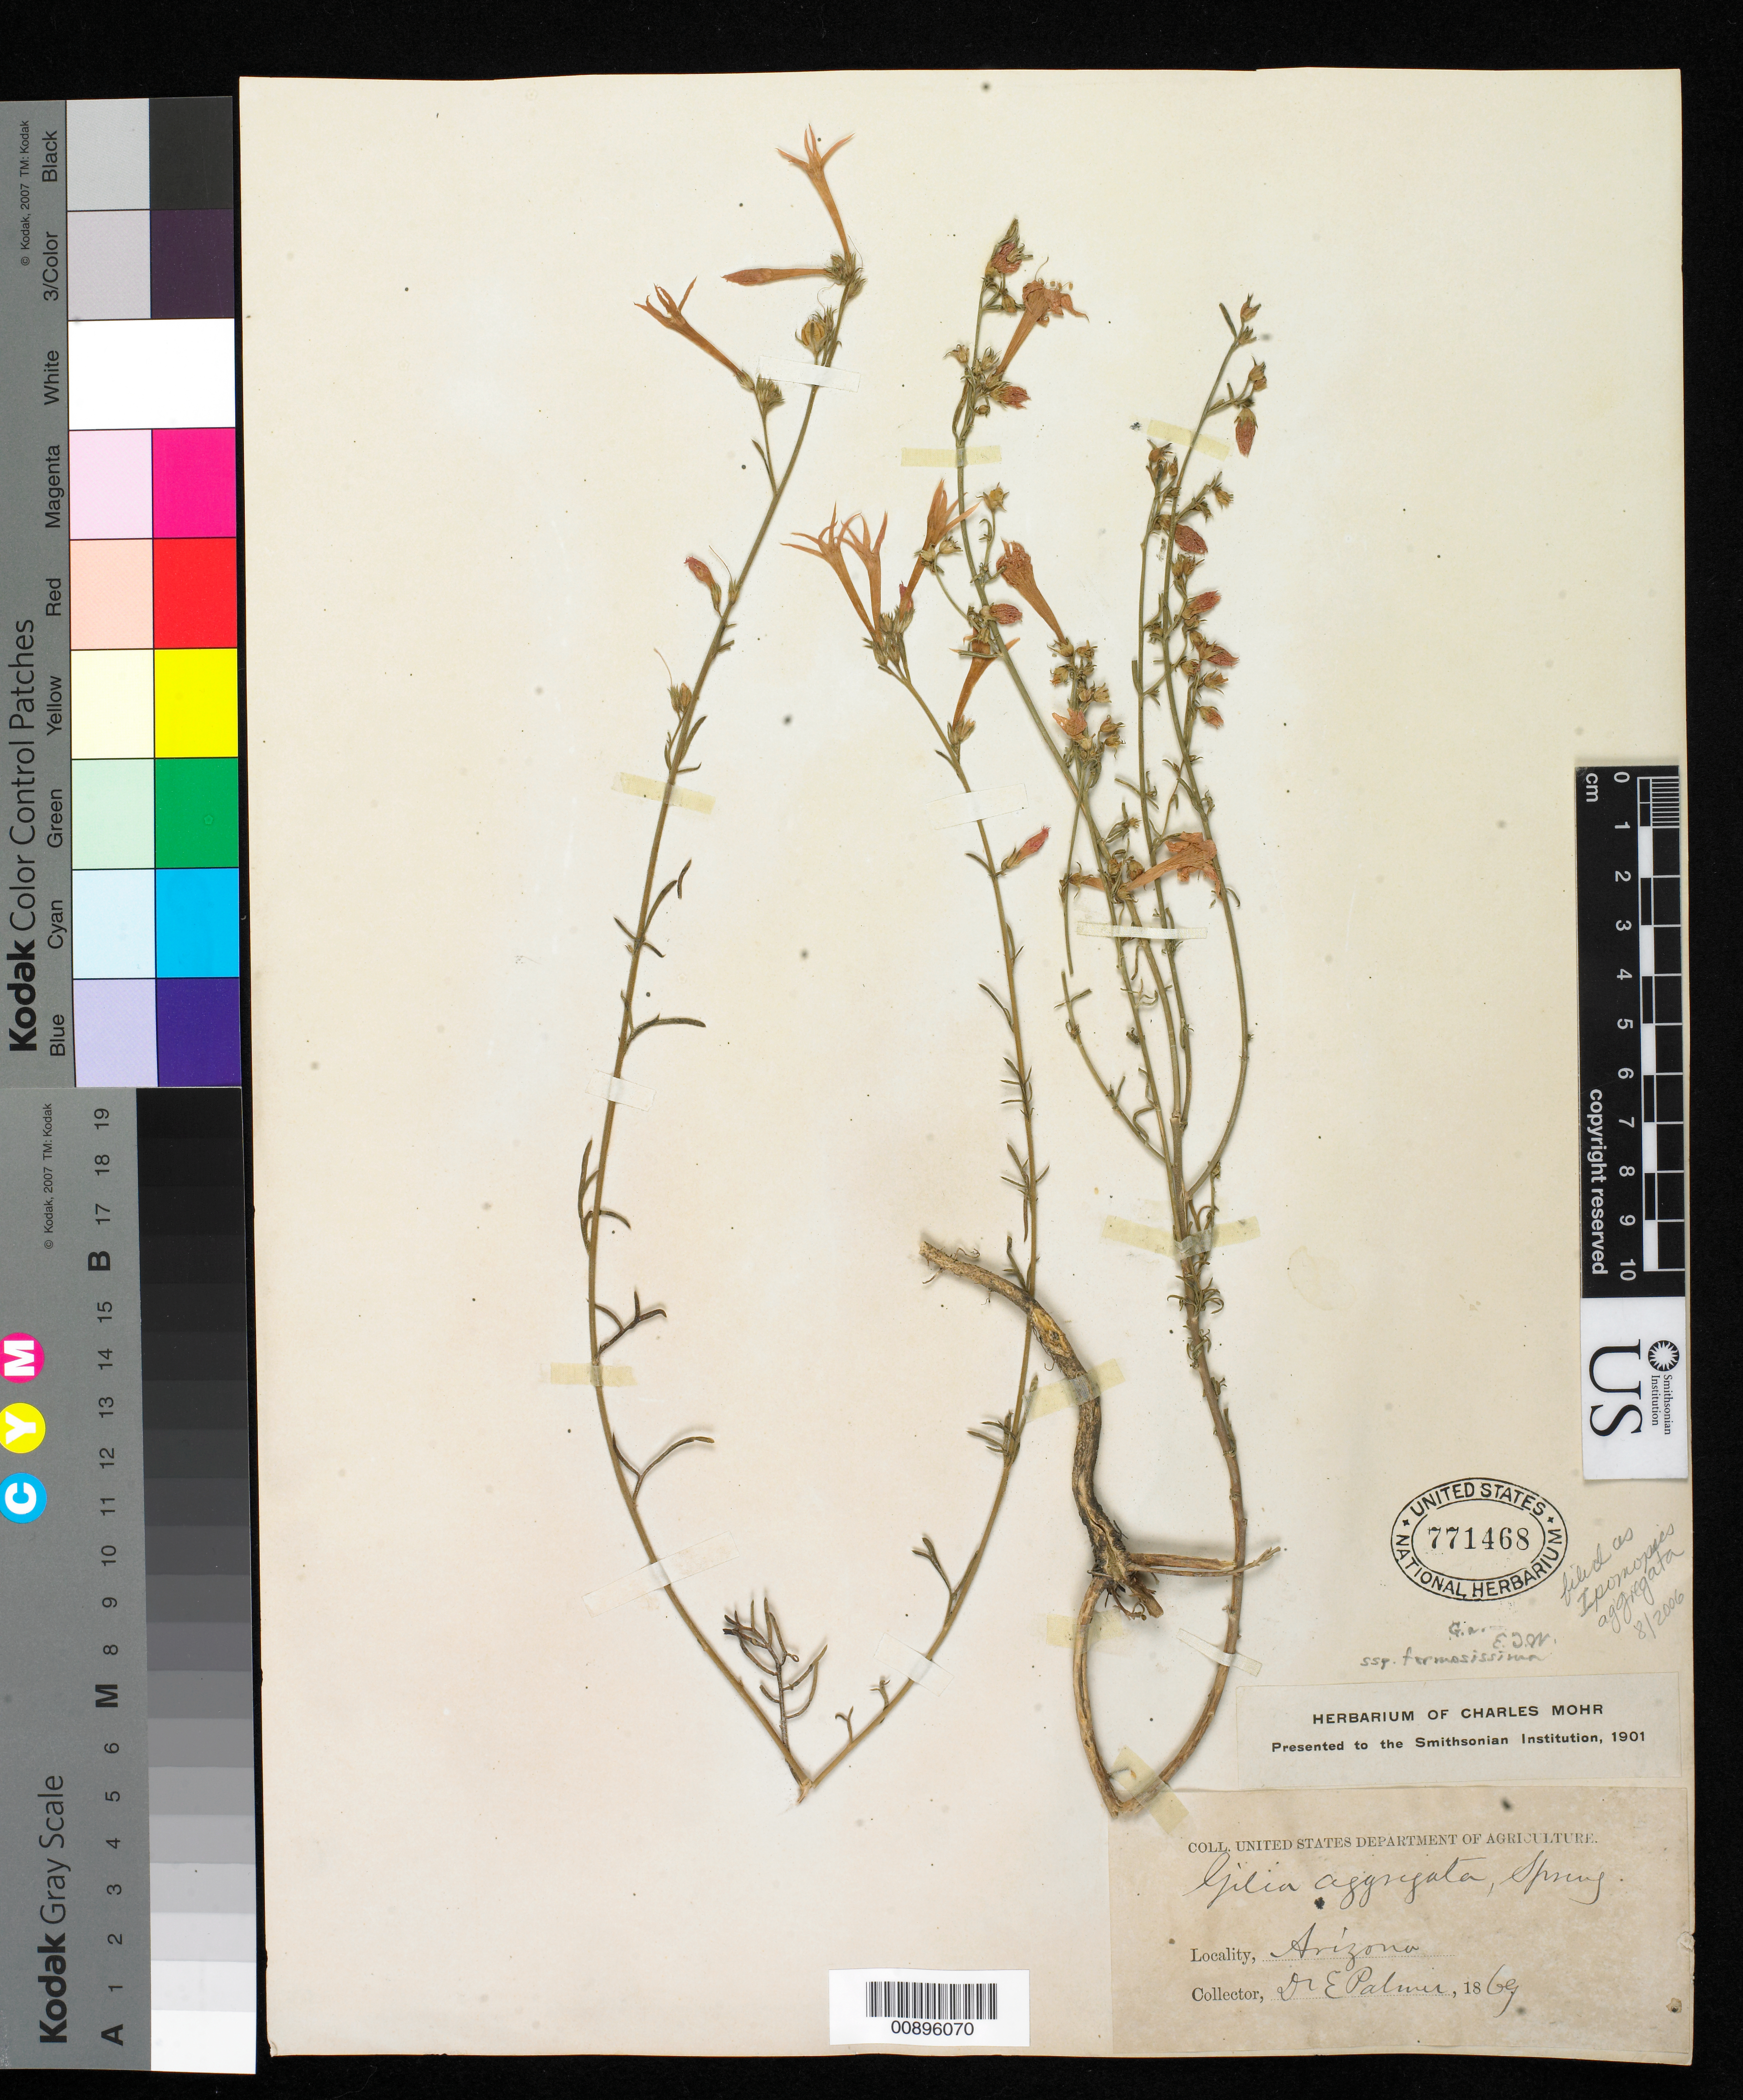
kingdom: Plantae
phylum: Tracheophyta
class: Magnoliopsida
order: Ericales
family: Polemoniaceae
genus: Ipomopsis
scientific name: Ipomopsis aggregata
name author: (Pursh) V.E. Grant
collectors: E. Palmer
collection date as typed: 1869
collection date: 1869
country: United States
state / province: Arizona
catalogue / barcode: US 771468